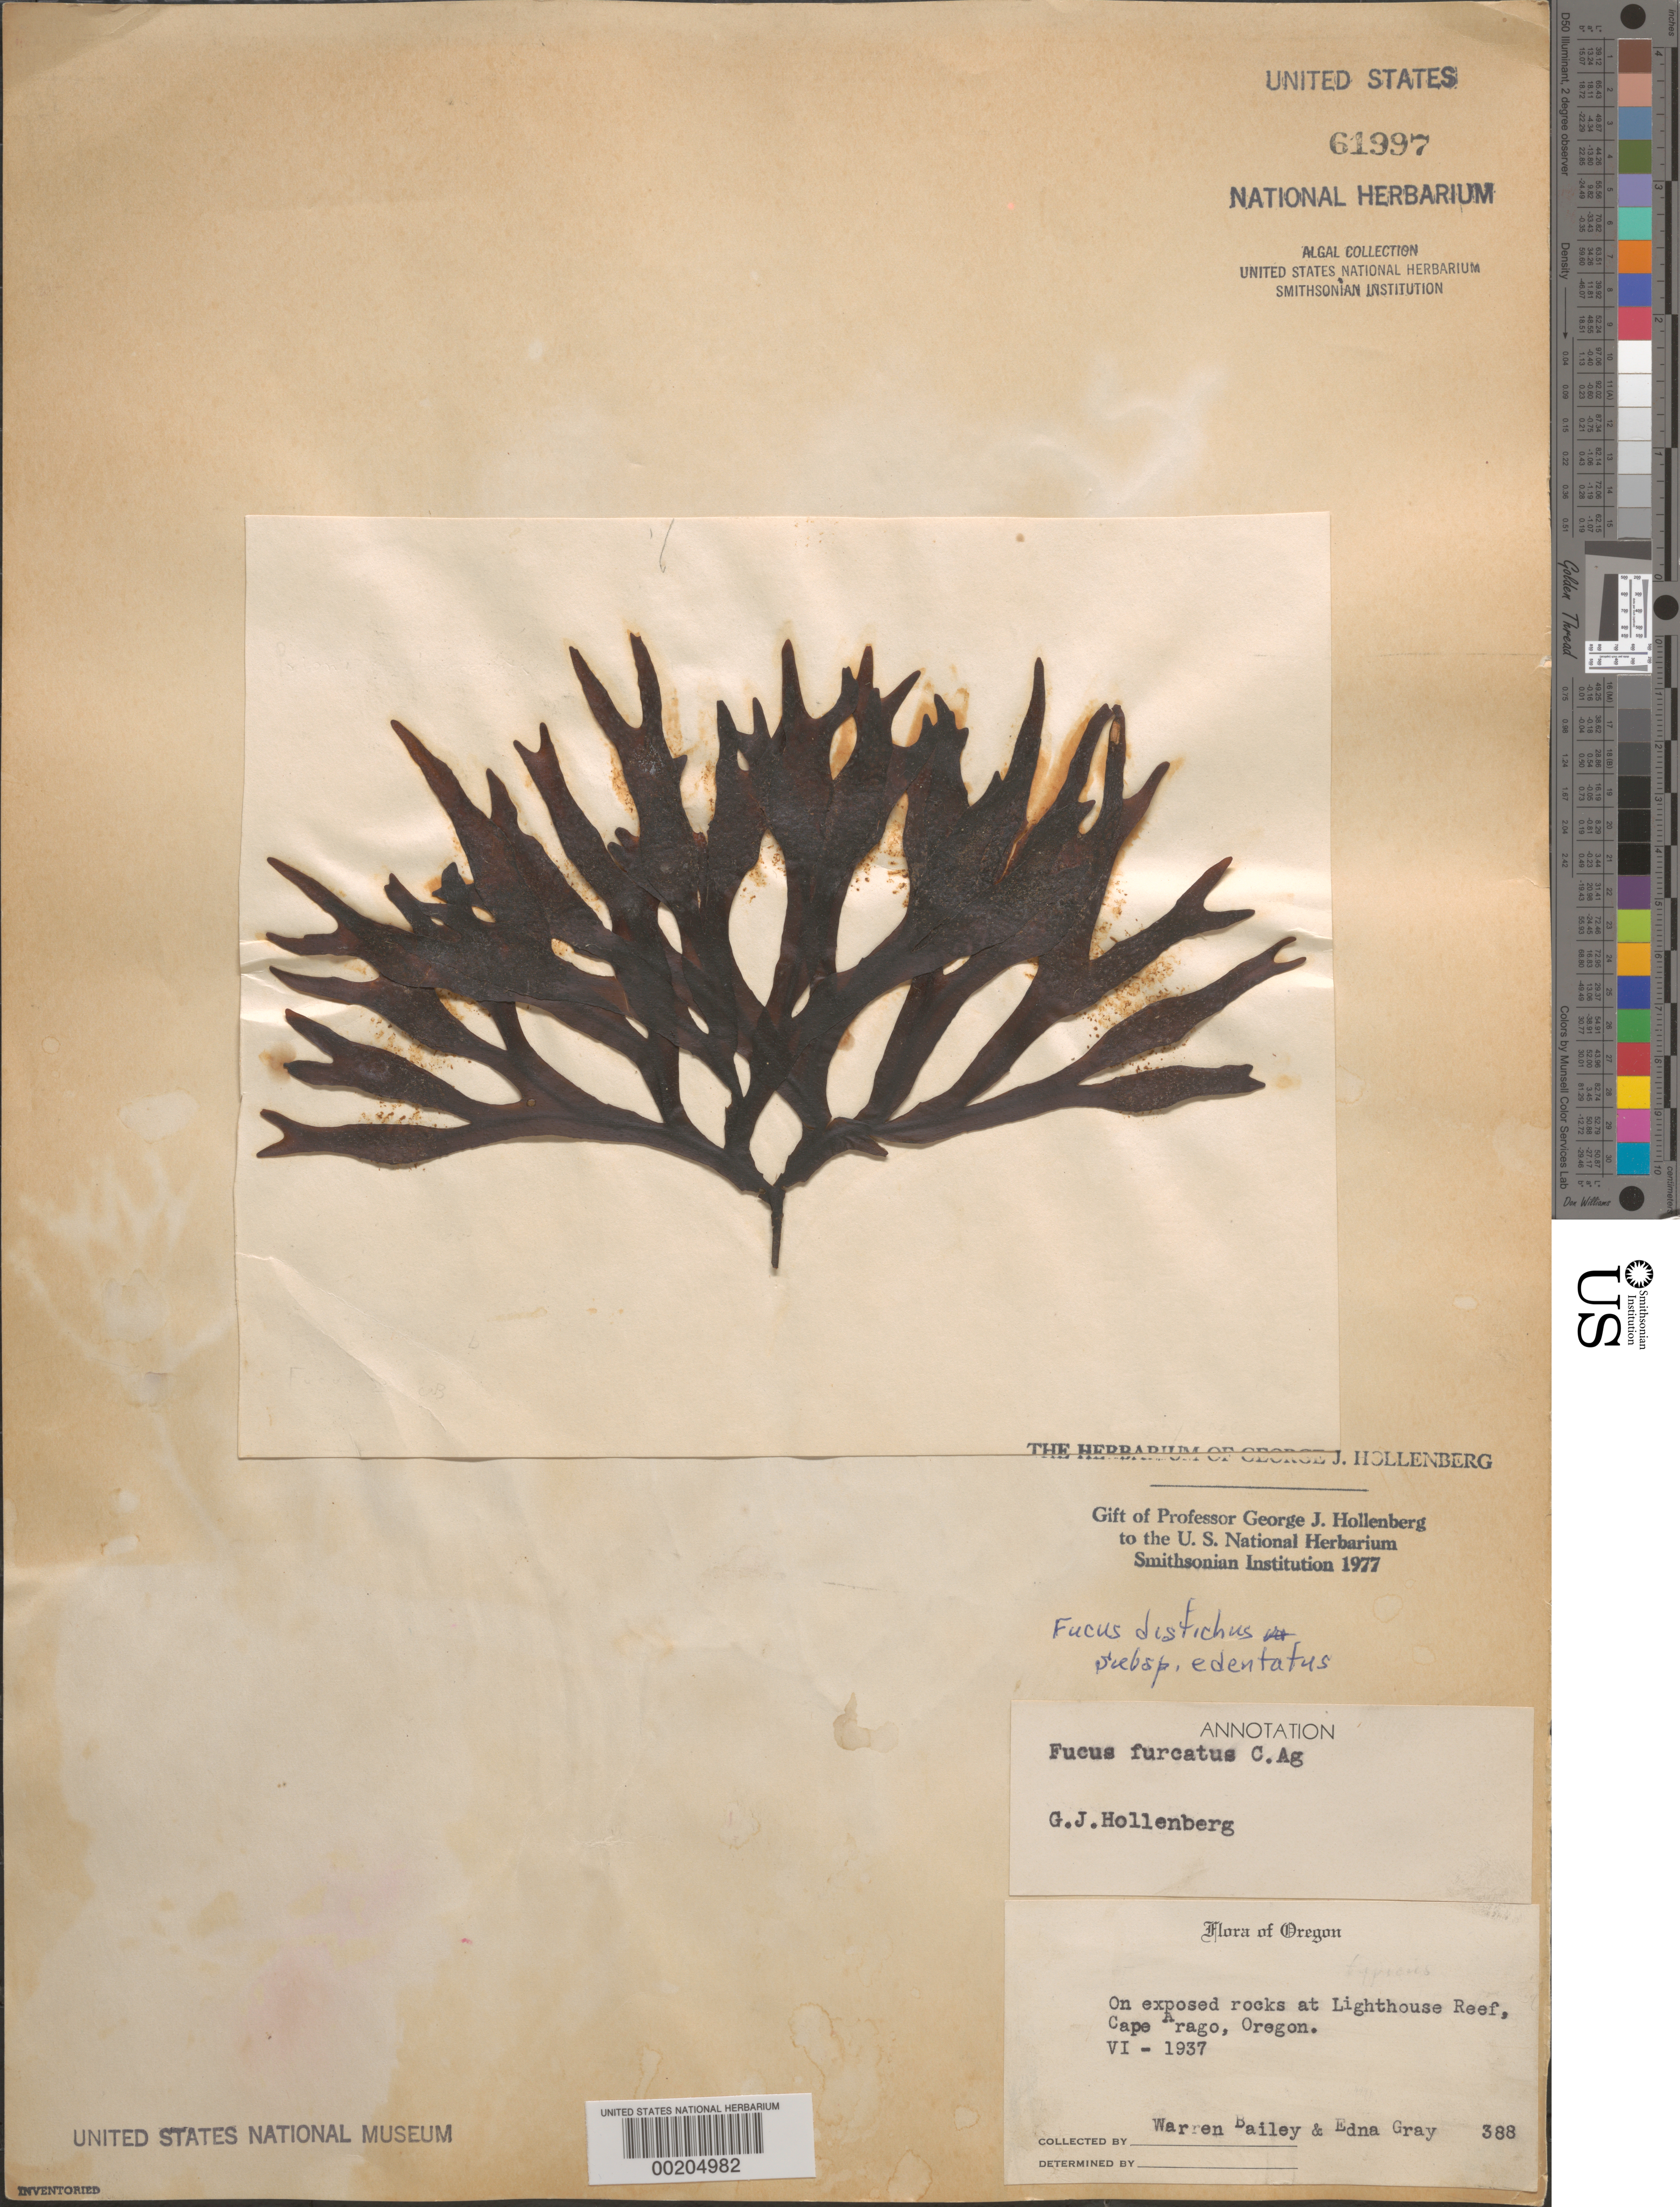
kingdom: Chromista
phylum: Ochrophyta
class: Phaeophyceae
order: Fucales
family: Fucaceae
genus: Fucus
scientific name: Fucus distichus subsp. edentatus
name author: (Bach. Pyl.) H.T. Powell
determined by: Hollenberg, George J.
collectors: W. Bailey & E. C. G. Gray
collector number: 388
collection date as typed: Jun 1937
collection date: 1937-06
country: United States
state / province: Oregon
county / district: Coos County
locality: Lighthouse Reef, Cape Arago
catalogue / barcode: US 61997